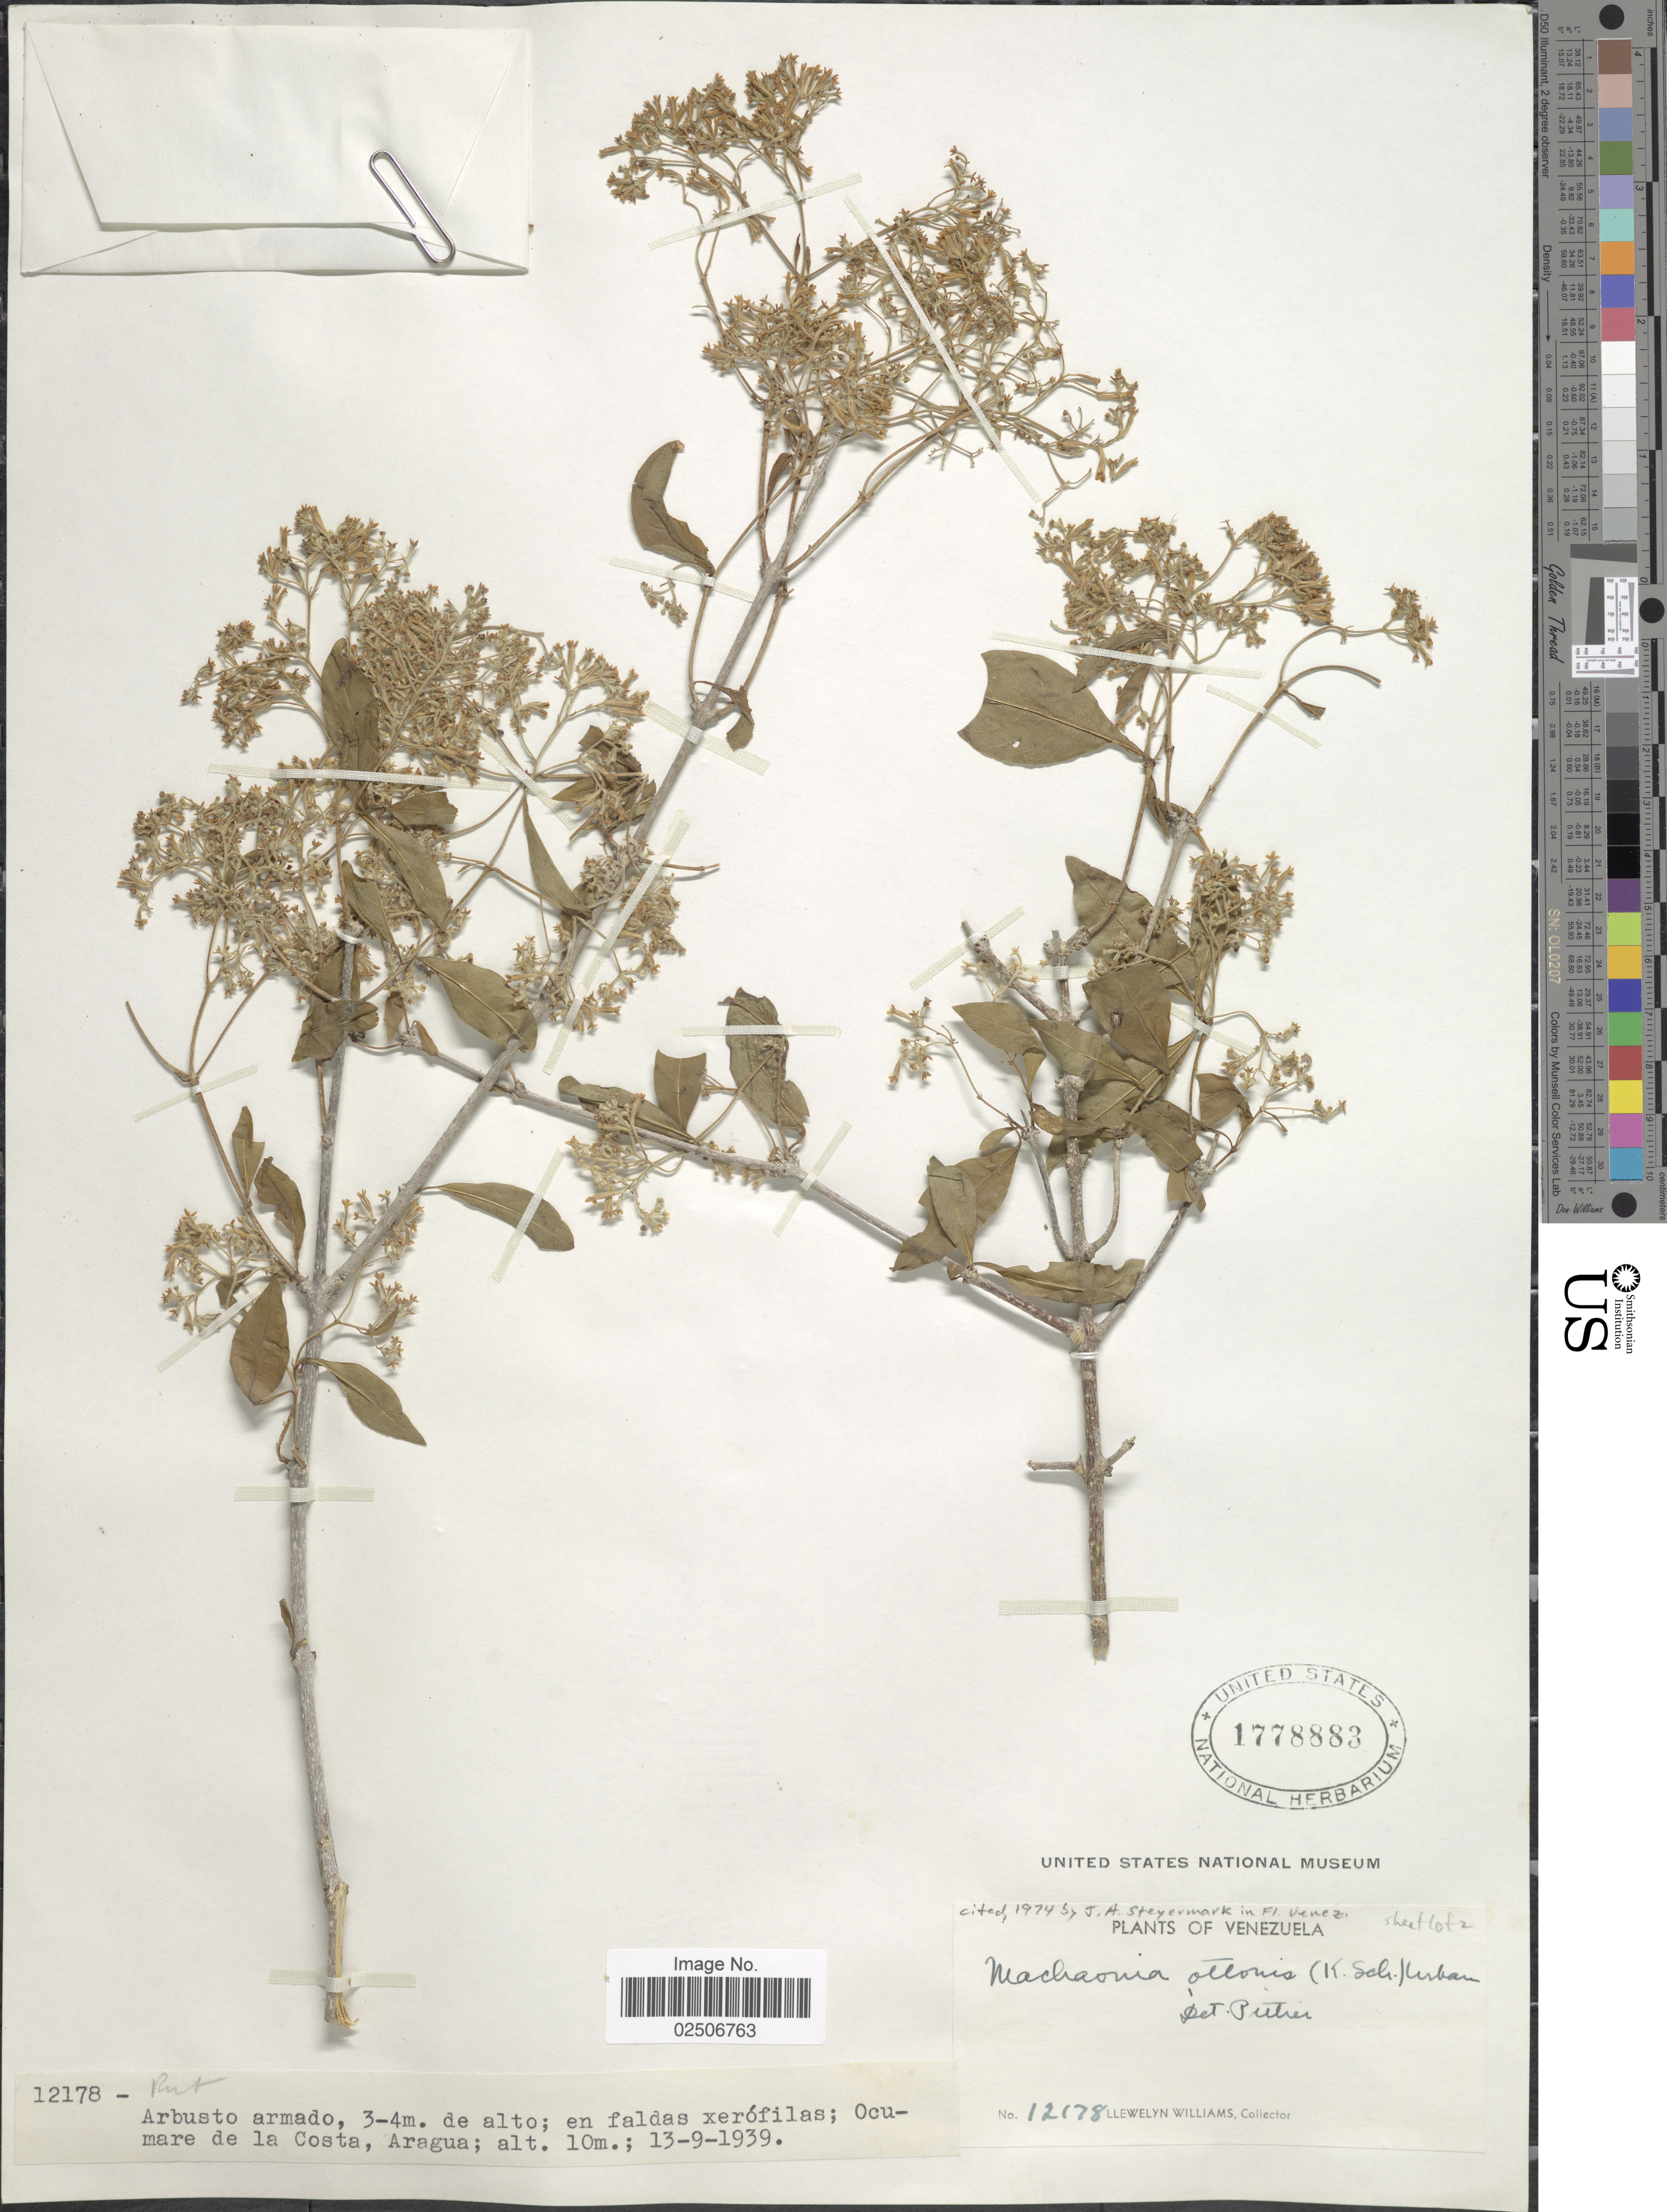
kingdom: Plantae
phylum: Tracheophyta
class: Magnoliopsida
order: Gentianales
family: Rubiaceae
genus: Machaonia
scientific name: Machaonia ottonis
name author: (K. Schum.) Urb.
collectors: Ll. Williams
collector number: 12178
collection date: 1939-09-13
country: Venezuela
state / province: Aragua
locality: Ocumare de la Costa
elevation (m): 10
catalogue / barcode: US 1778883